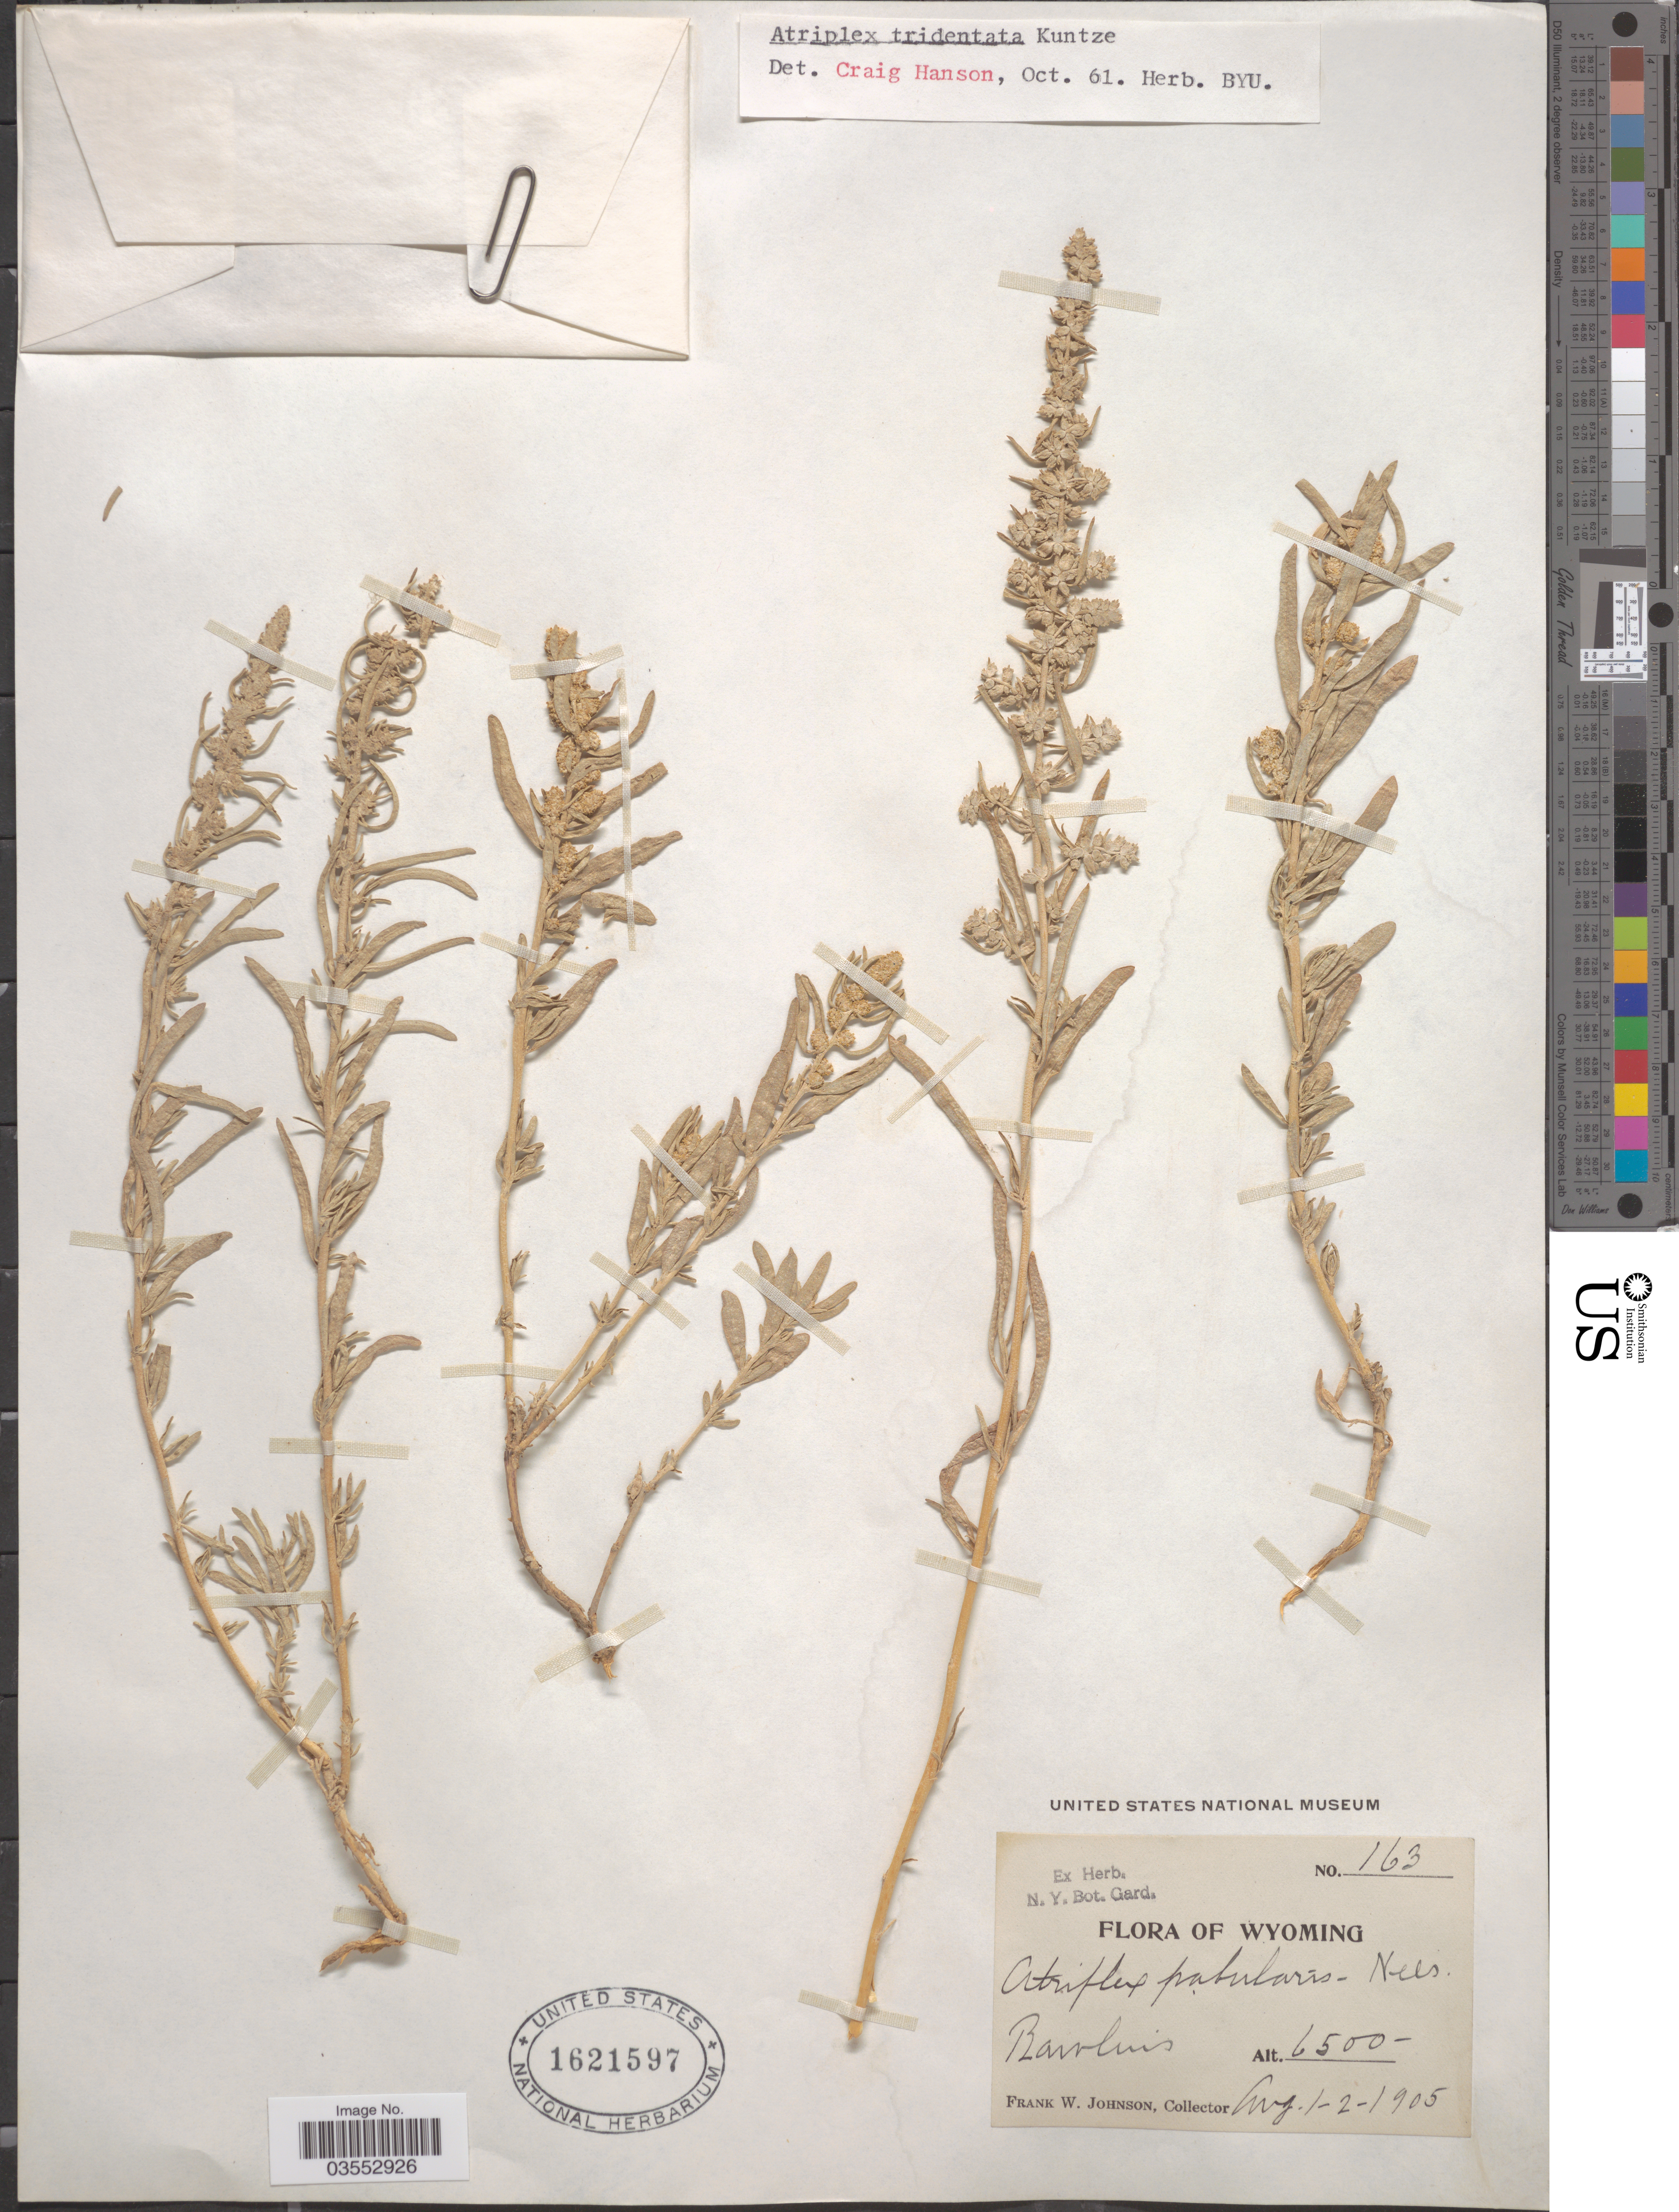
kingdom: Plantae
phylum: Tracheophyta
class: Magnoliopsida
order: Caryophyllales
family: Amaranthaceae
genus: Atriplex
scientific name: Atriplex tridentata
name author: Kuntze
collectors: F. W. Johnson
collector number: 163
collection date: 1905-08-01/1905-08-02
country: United States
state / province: Wyoming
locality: Rawlins.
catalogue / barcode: US 1621597